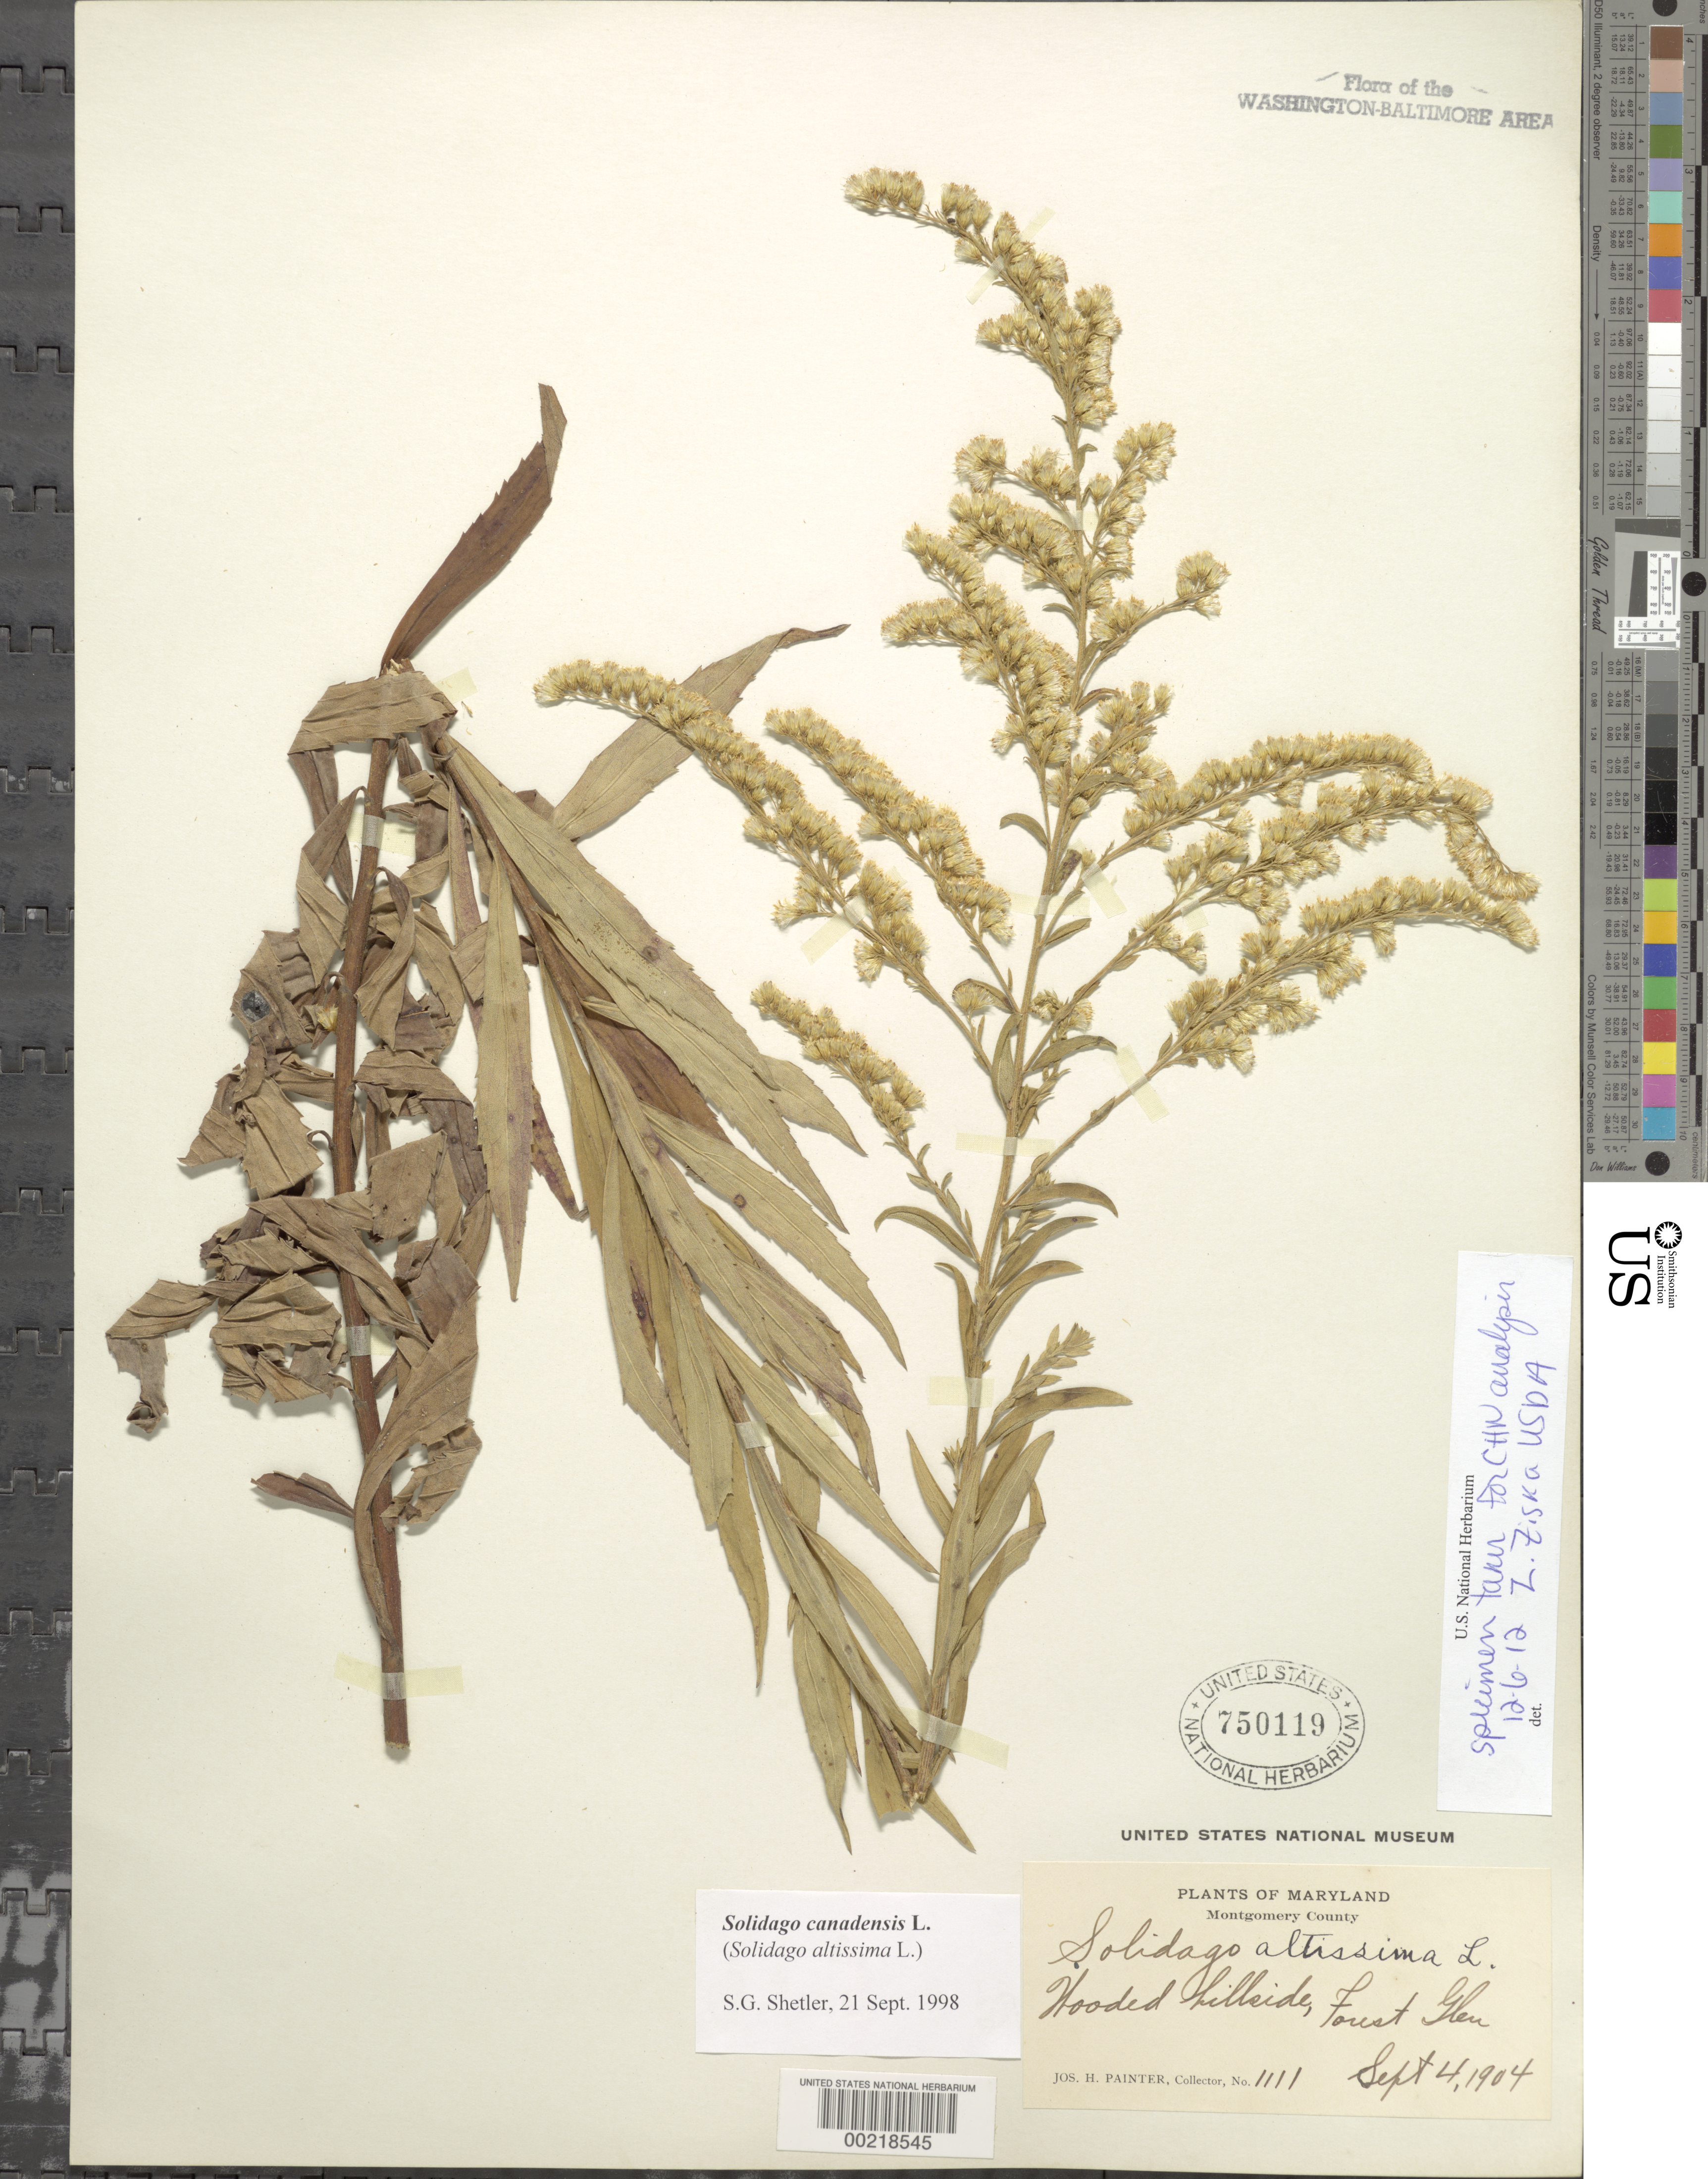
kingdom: Plantae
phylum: Tracheophyta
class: Magnoliopsida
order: Asterales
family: Asteraceae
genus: Solidago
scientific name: Solidago canadensis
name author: L.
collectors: J. H. Painter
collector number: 1111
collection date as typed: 04 Sep 1904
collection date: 1904-09-04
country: United States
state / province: Maryland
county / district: Montgomery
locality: Forest Glen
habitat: Wooded hillside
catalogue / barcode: US 750119